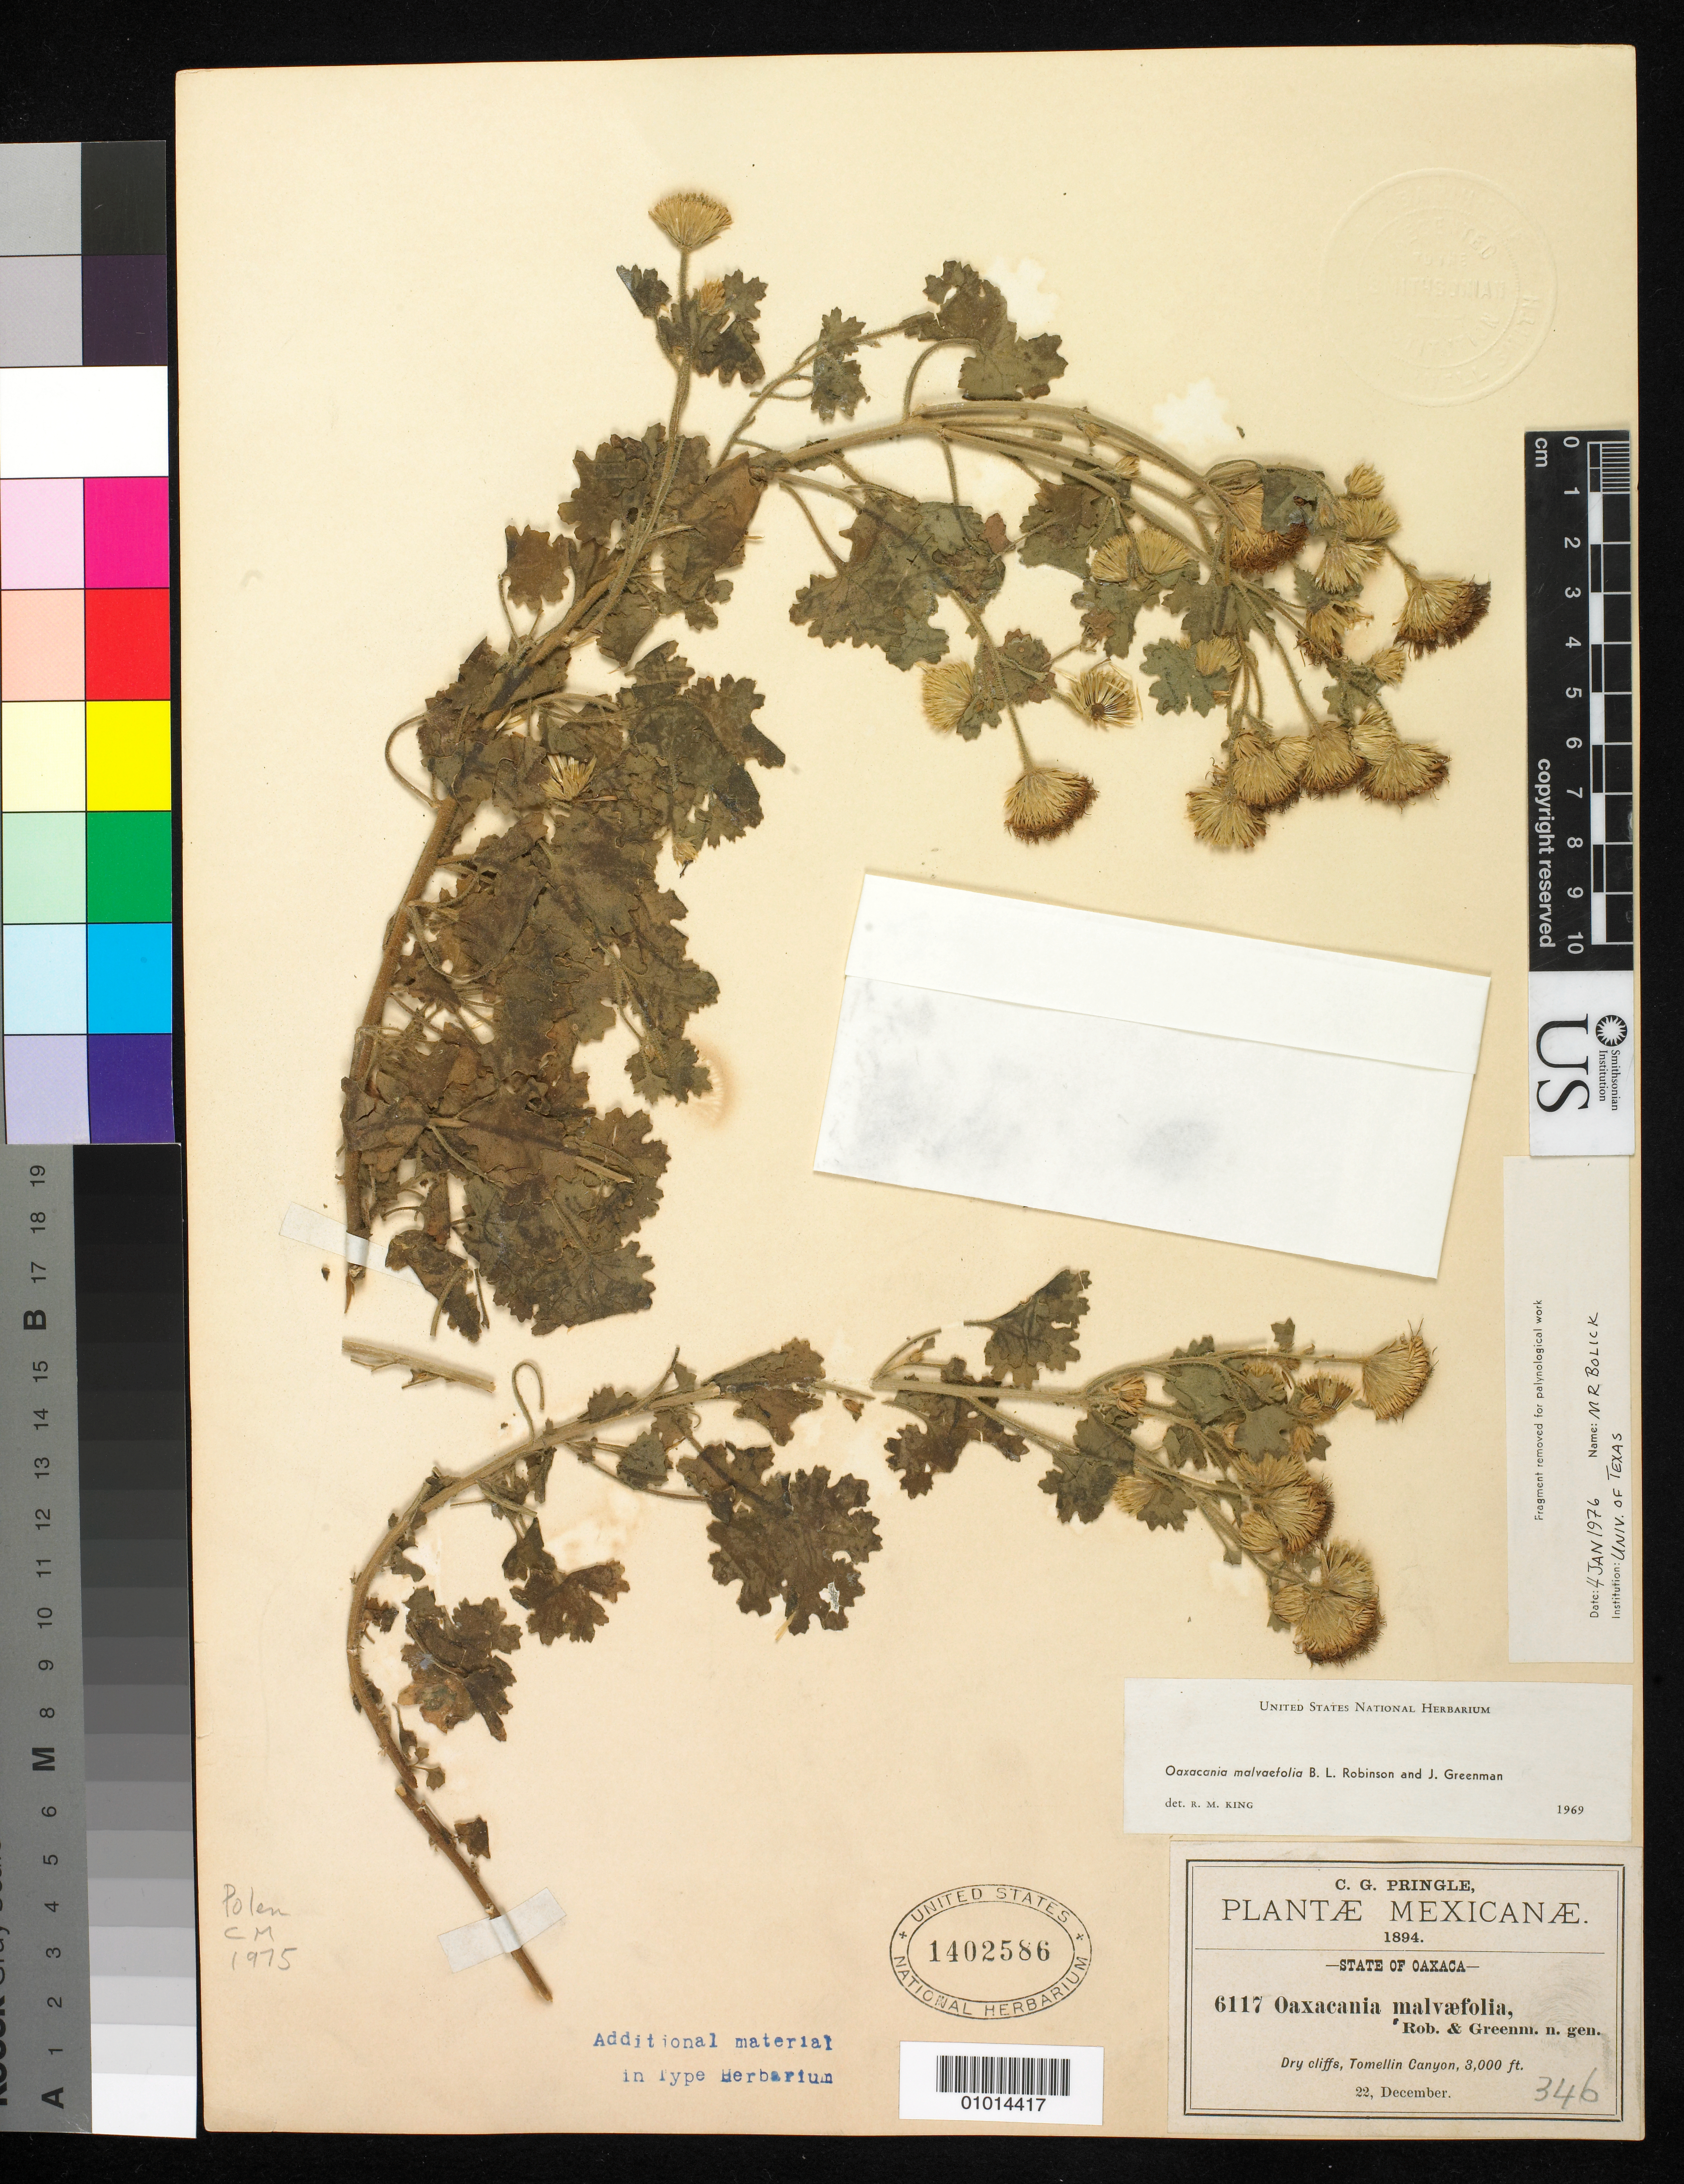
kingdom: Plantae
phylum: Tracheophyta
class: Magnoliopsida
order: Asterales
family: Asteraceae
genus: Oaxacania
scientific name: Oaxacania malvifolia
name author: B.L. Rob. & Greenm.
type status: Isotype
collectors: C. G. Pringle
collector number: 6117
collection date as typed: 22 Dec 1894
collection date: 1894-12-22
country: Mexico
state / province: Oaxaca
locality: Tomellin Canyon.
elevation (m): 914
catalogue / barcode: US 1402586